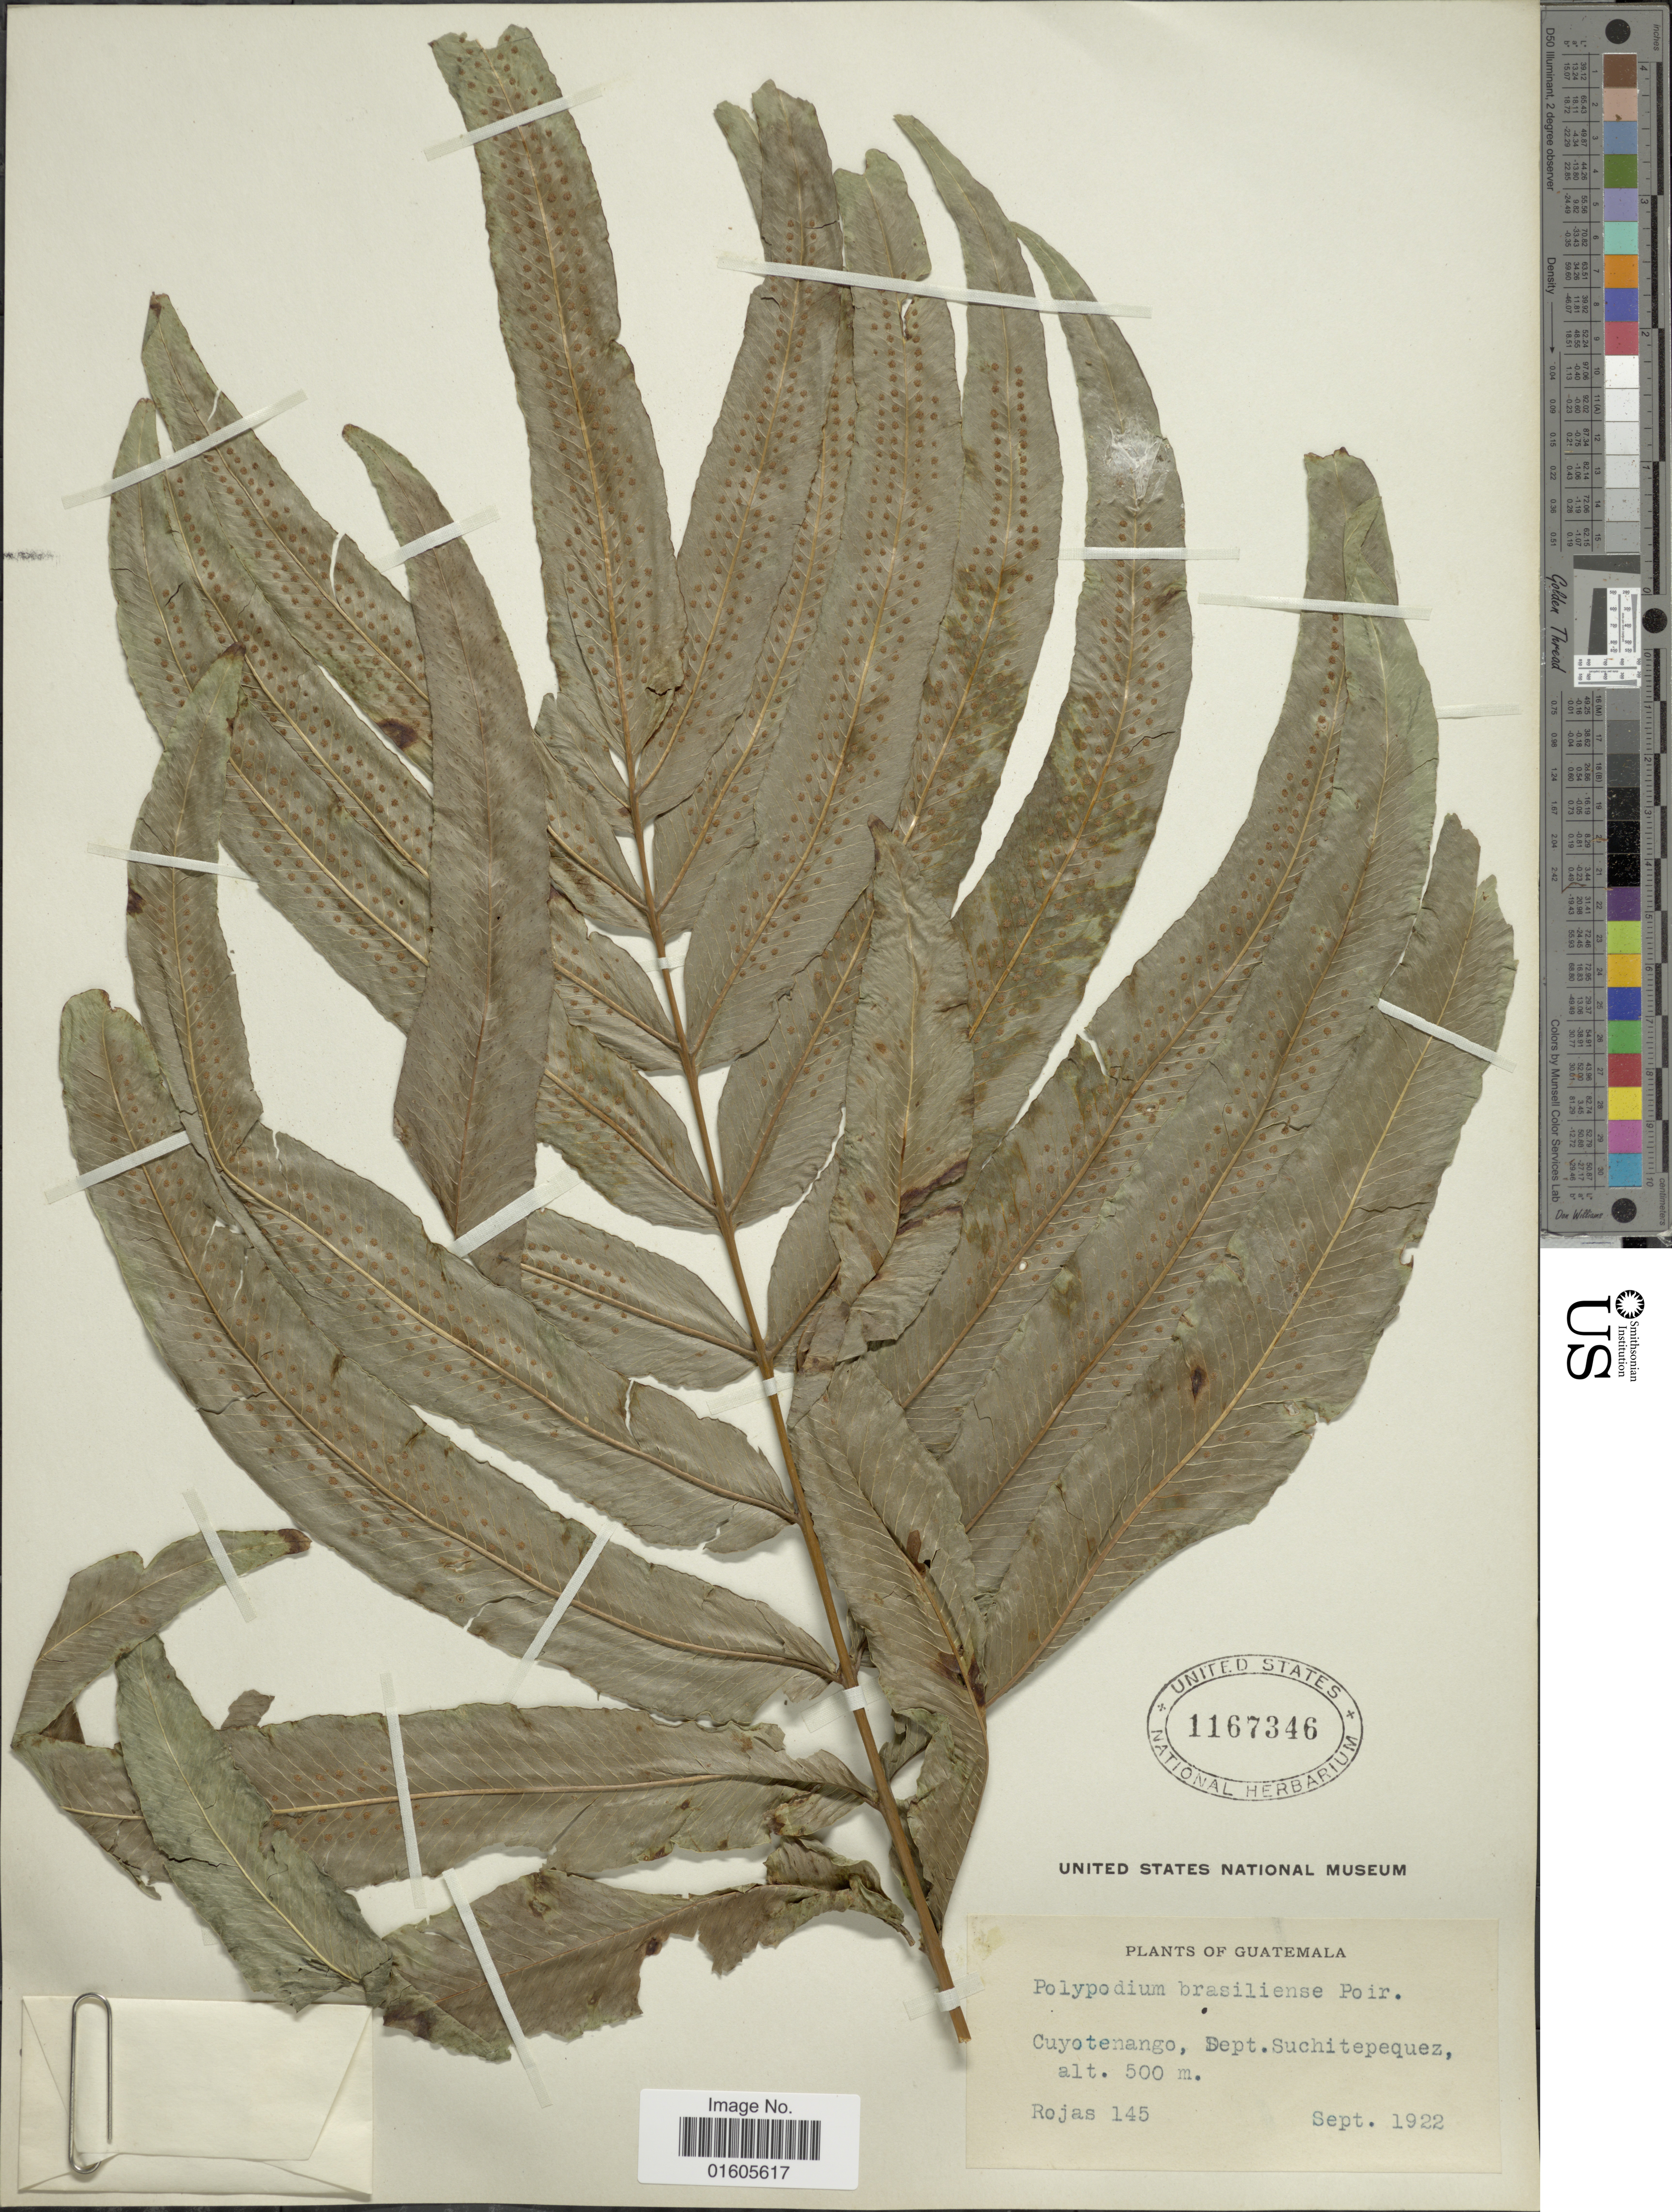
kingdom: Plantae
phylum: Tracheophyta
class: Polypodiopsida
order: Polypodiales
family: Polypodiaceae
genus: Serpocaulon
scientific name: Serpocaulon triseriale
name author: (Sw.) A.R. Sm.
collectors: Rojas, --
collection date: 1922-09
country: Guatemala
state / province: Suchitepéquez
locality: Cuyotenango, Dept. Suchitepequez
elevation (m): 500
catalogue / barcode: US 1167346